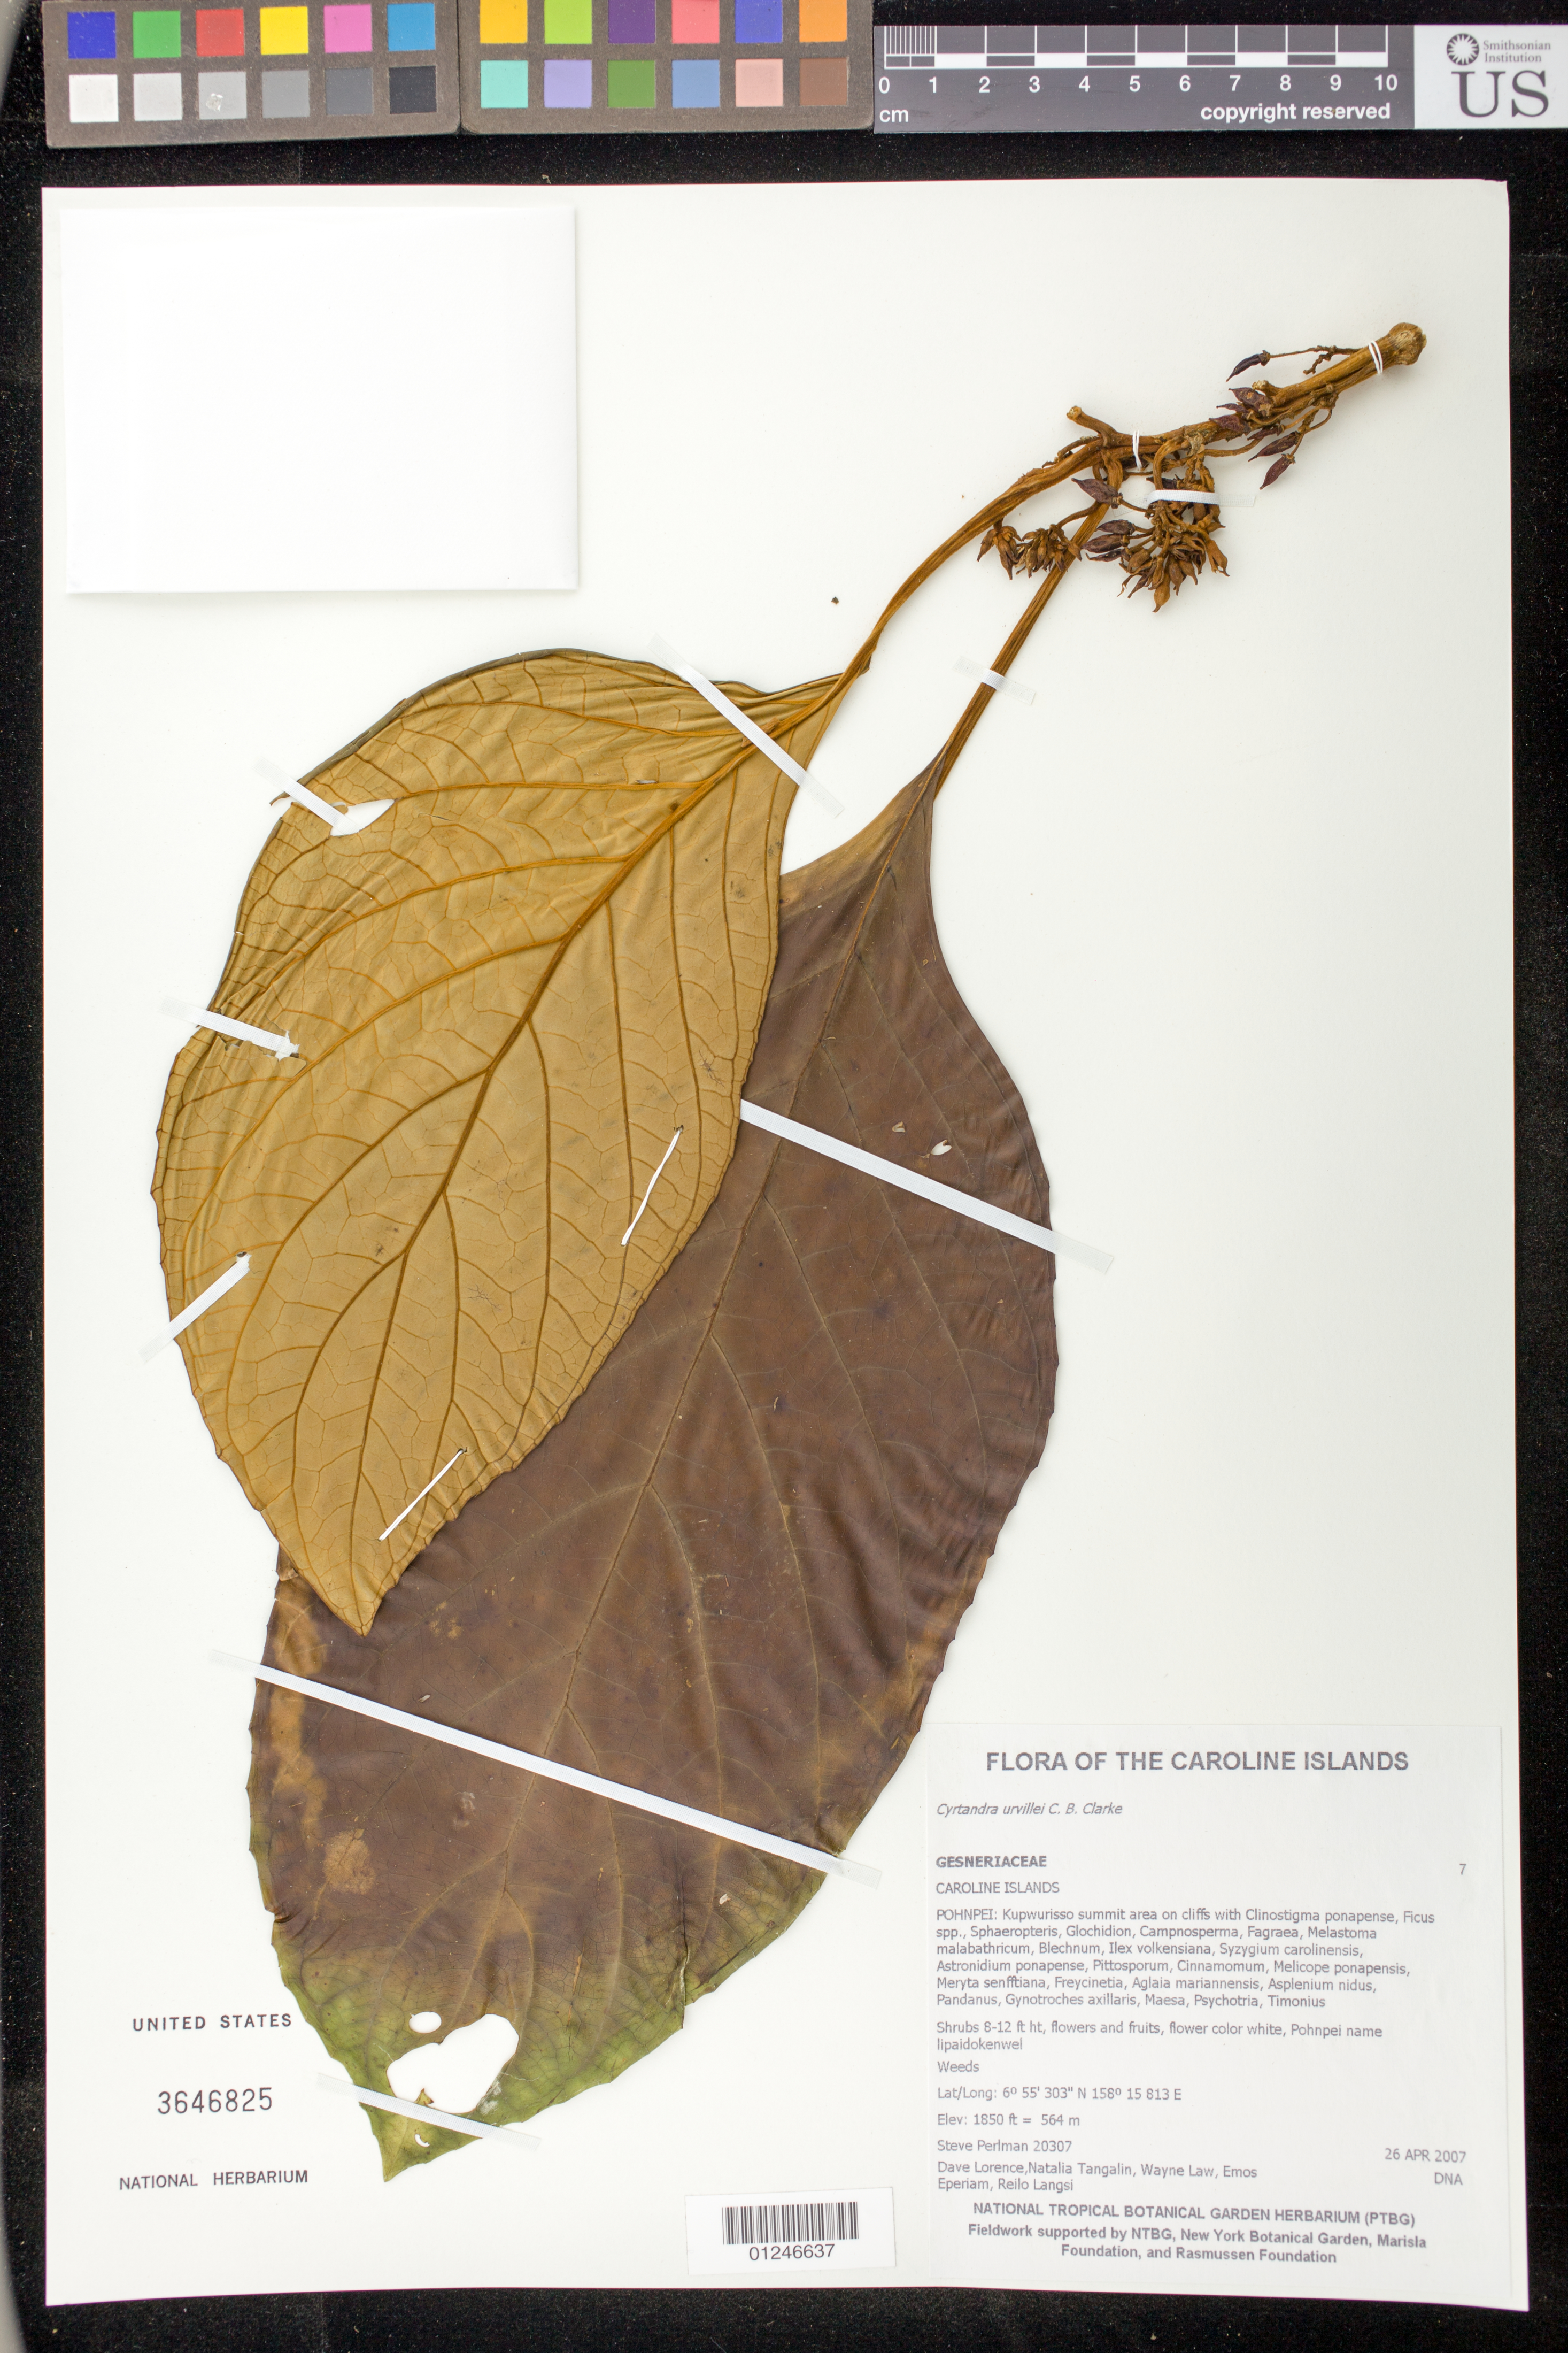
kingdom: Plantae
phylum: Tracheophyta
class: Magnoliopsida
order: Lamiales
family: Gesneriaceae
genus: Cyrtandra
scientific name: Cyrtandra urvillei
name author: C.B. Clarke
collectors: S. Perlmann, D. Lorence, N. Tangalin, W. Law, E. Eperiam & R. Lengsi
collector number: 20307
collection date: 2007-04-26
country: Micronesia, Federated States of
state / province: Pohnpei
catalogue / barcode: US 3646825